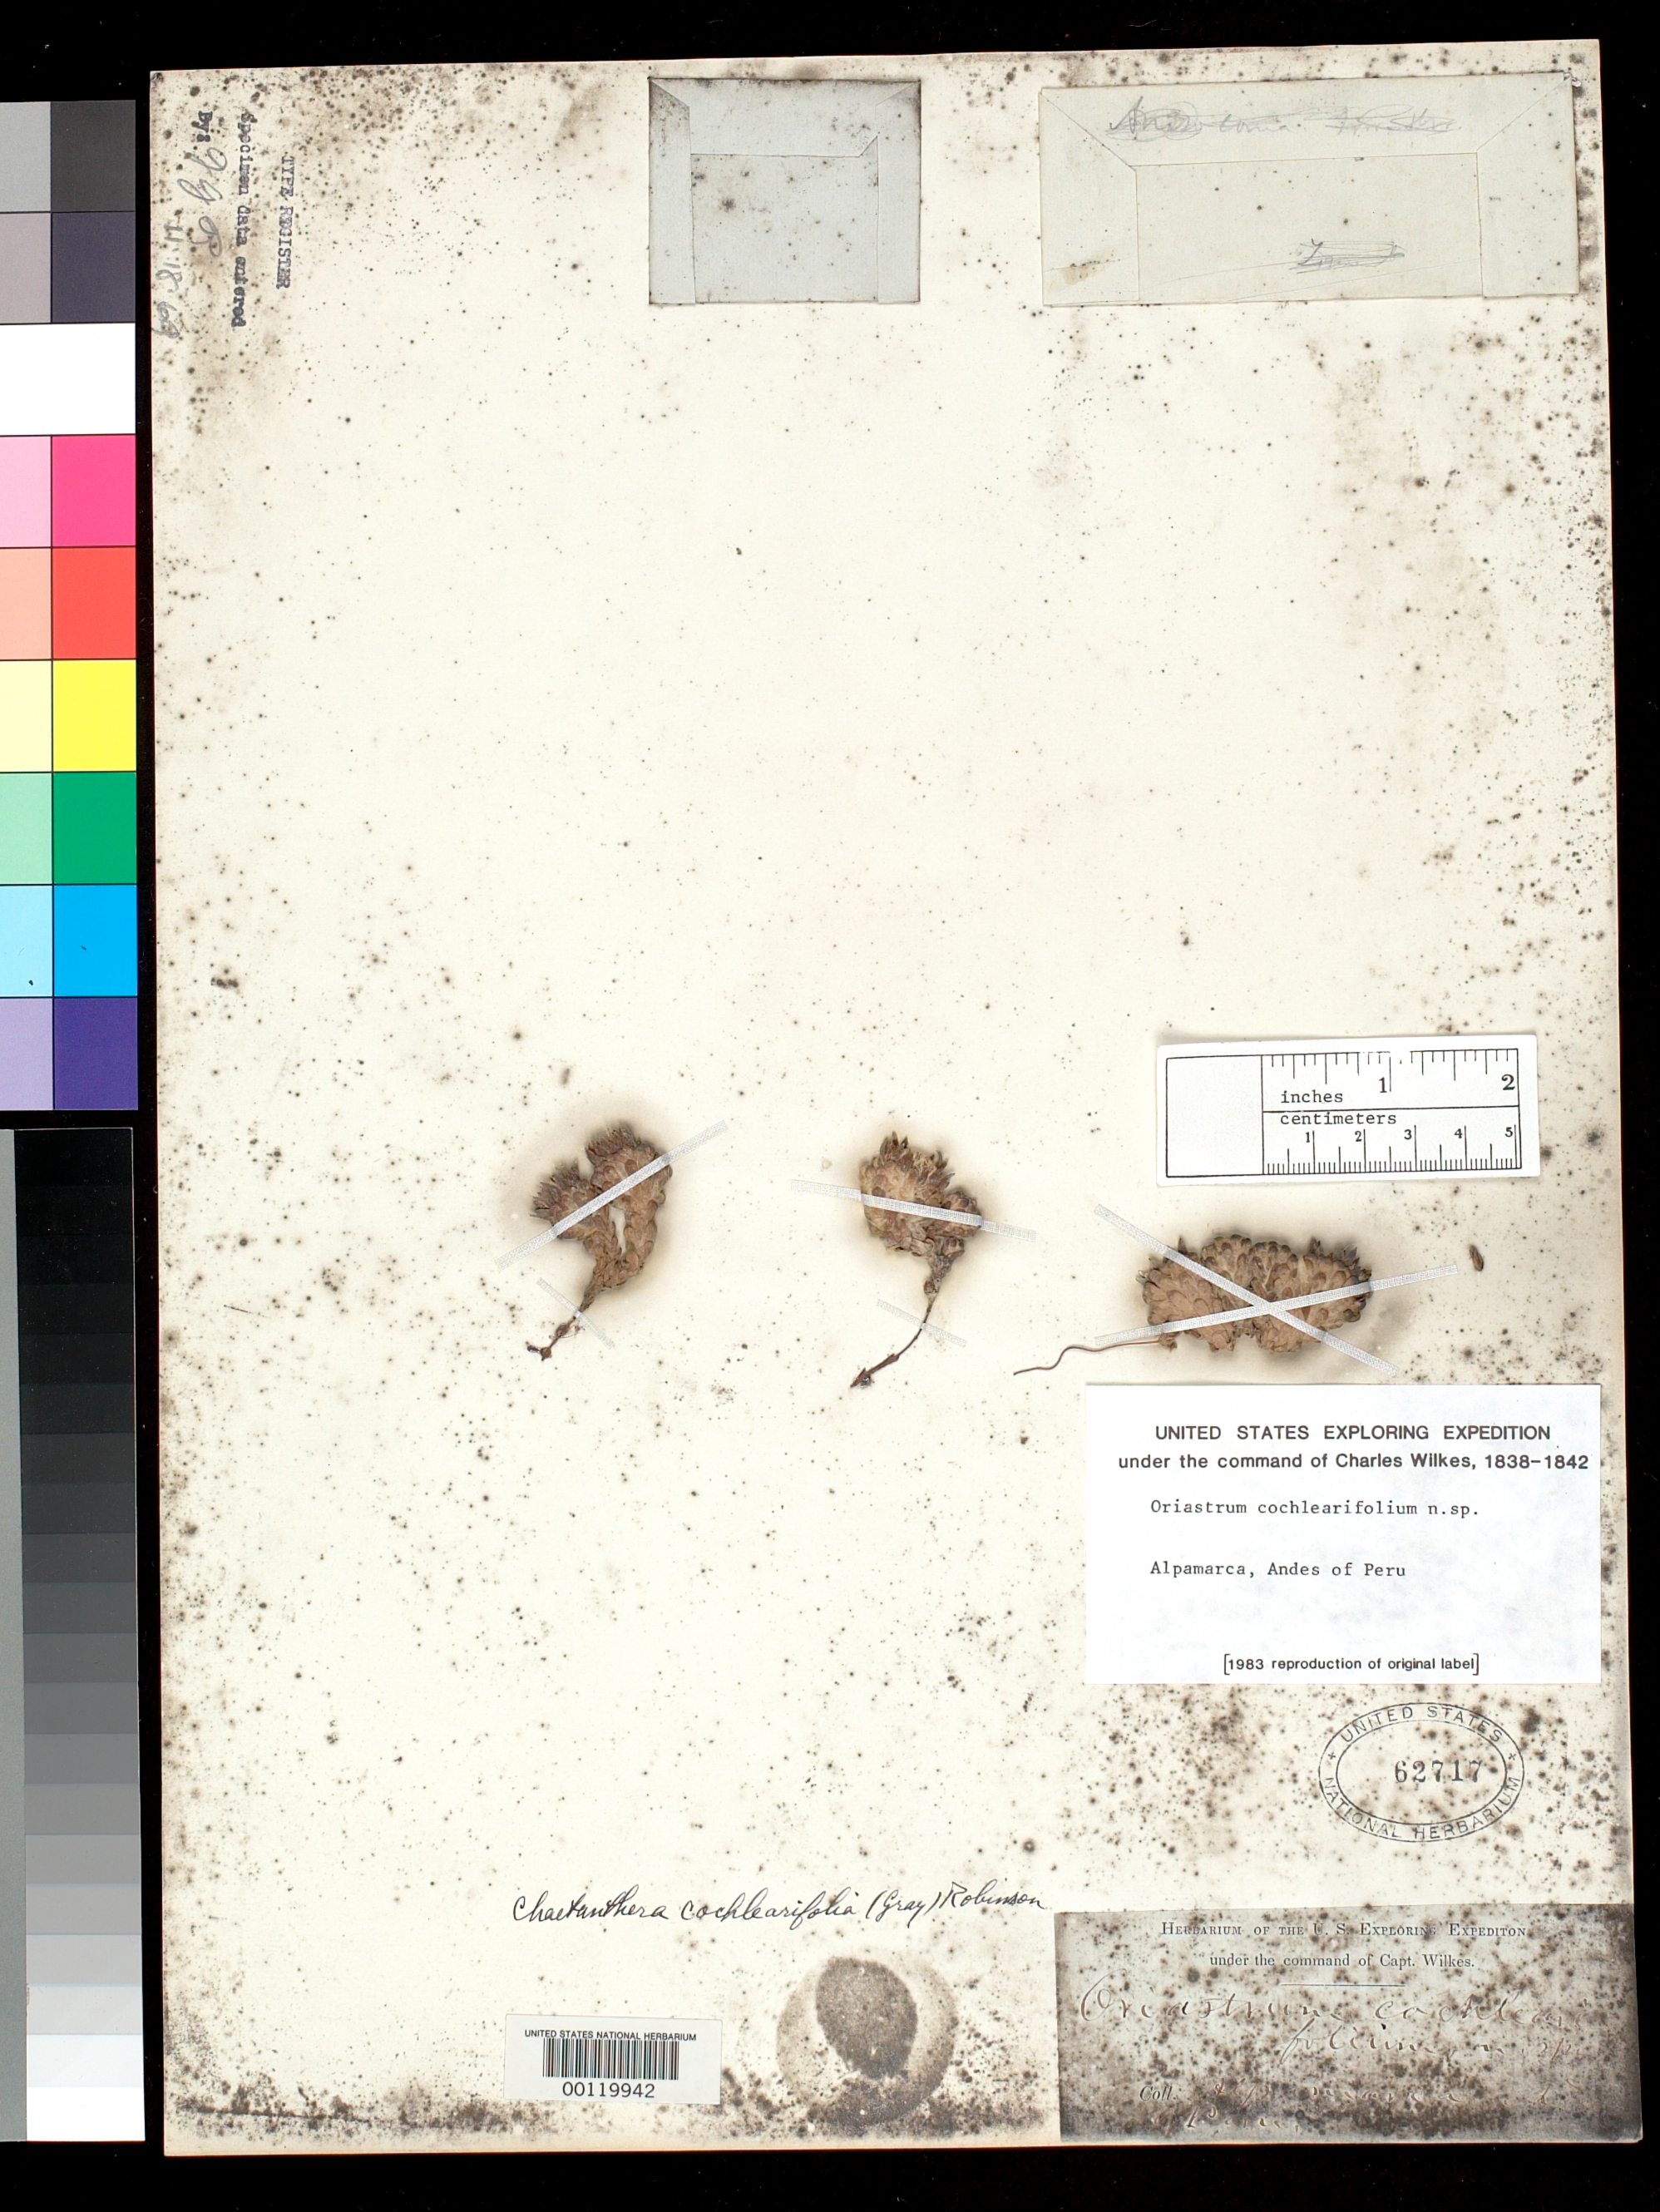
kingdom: Plantae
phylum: Tracheophyta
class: Magnoliopsida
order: Asterales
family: Asteraceae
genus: Oriastrum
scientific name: Oriastrum cochlearifolium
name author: A. Gray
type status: Isotype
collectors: Wilkes Explor. Exped.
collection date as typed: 1838 to -- --- 1842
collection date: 1838/1842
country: Peru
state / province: Pasco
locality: Alpamarca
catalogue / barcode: US 62717